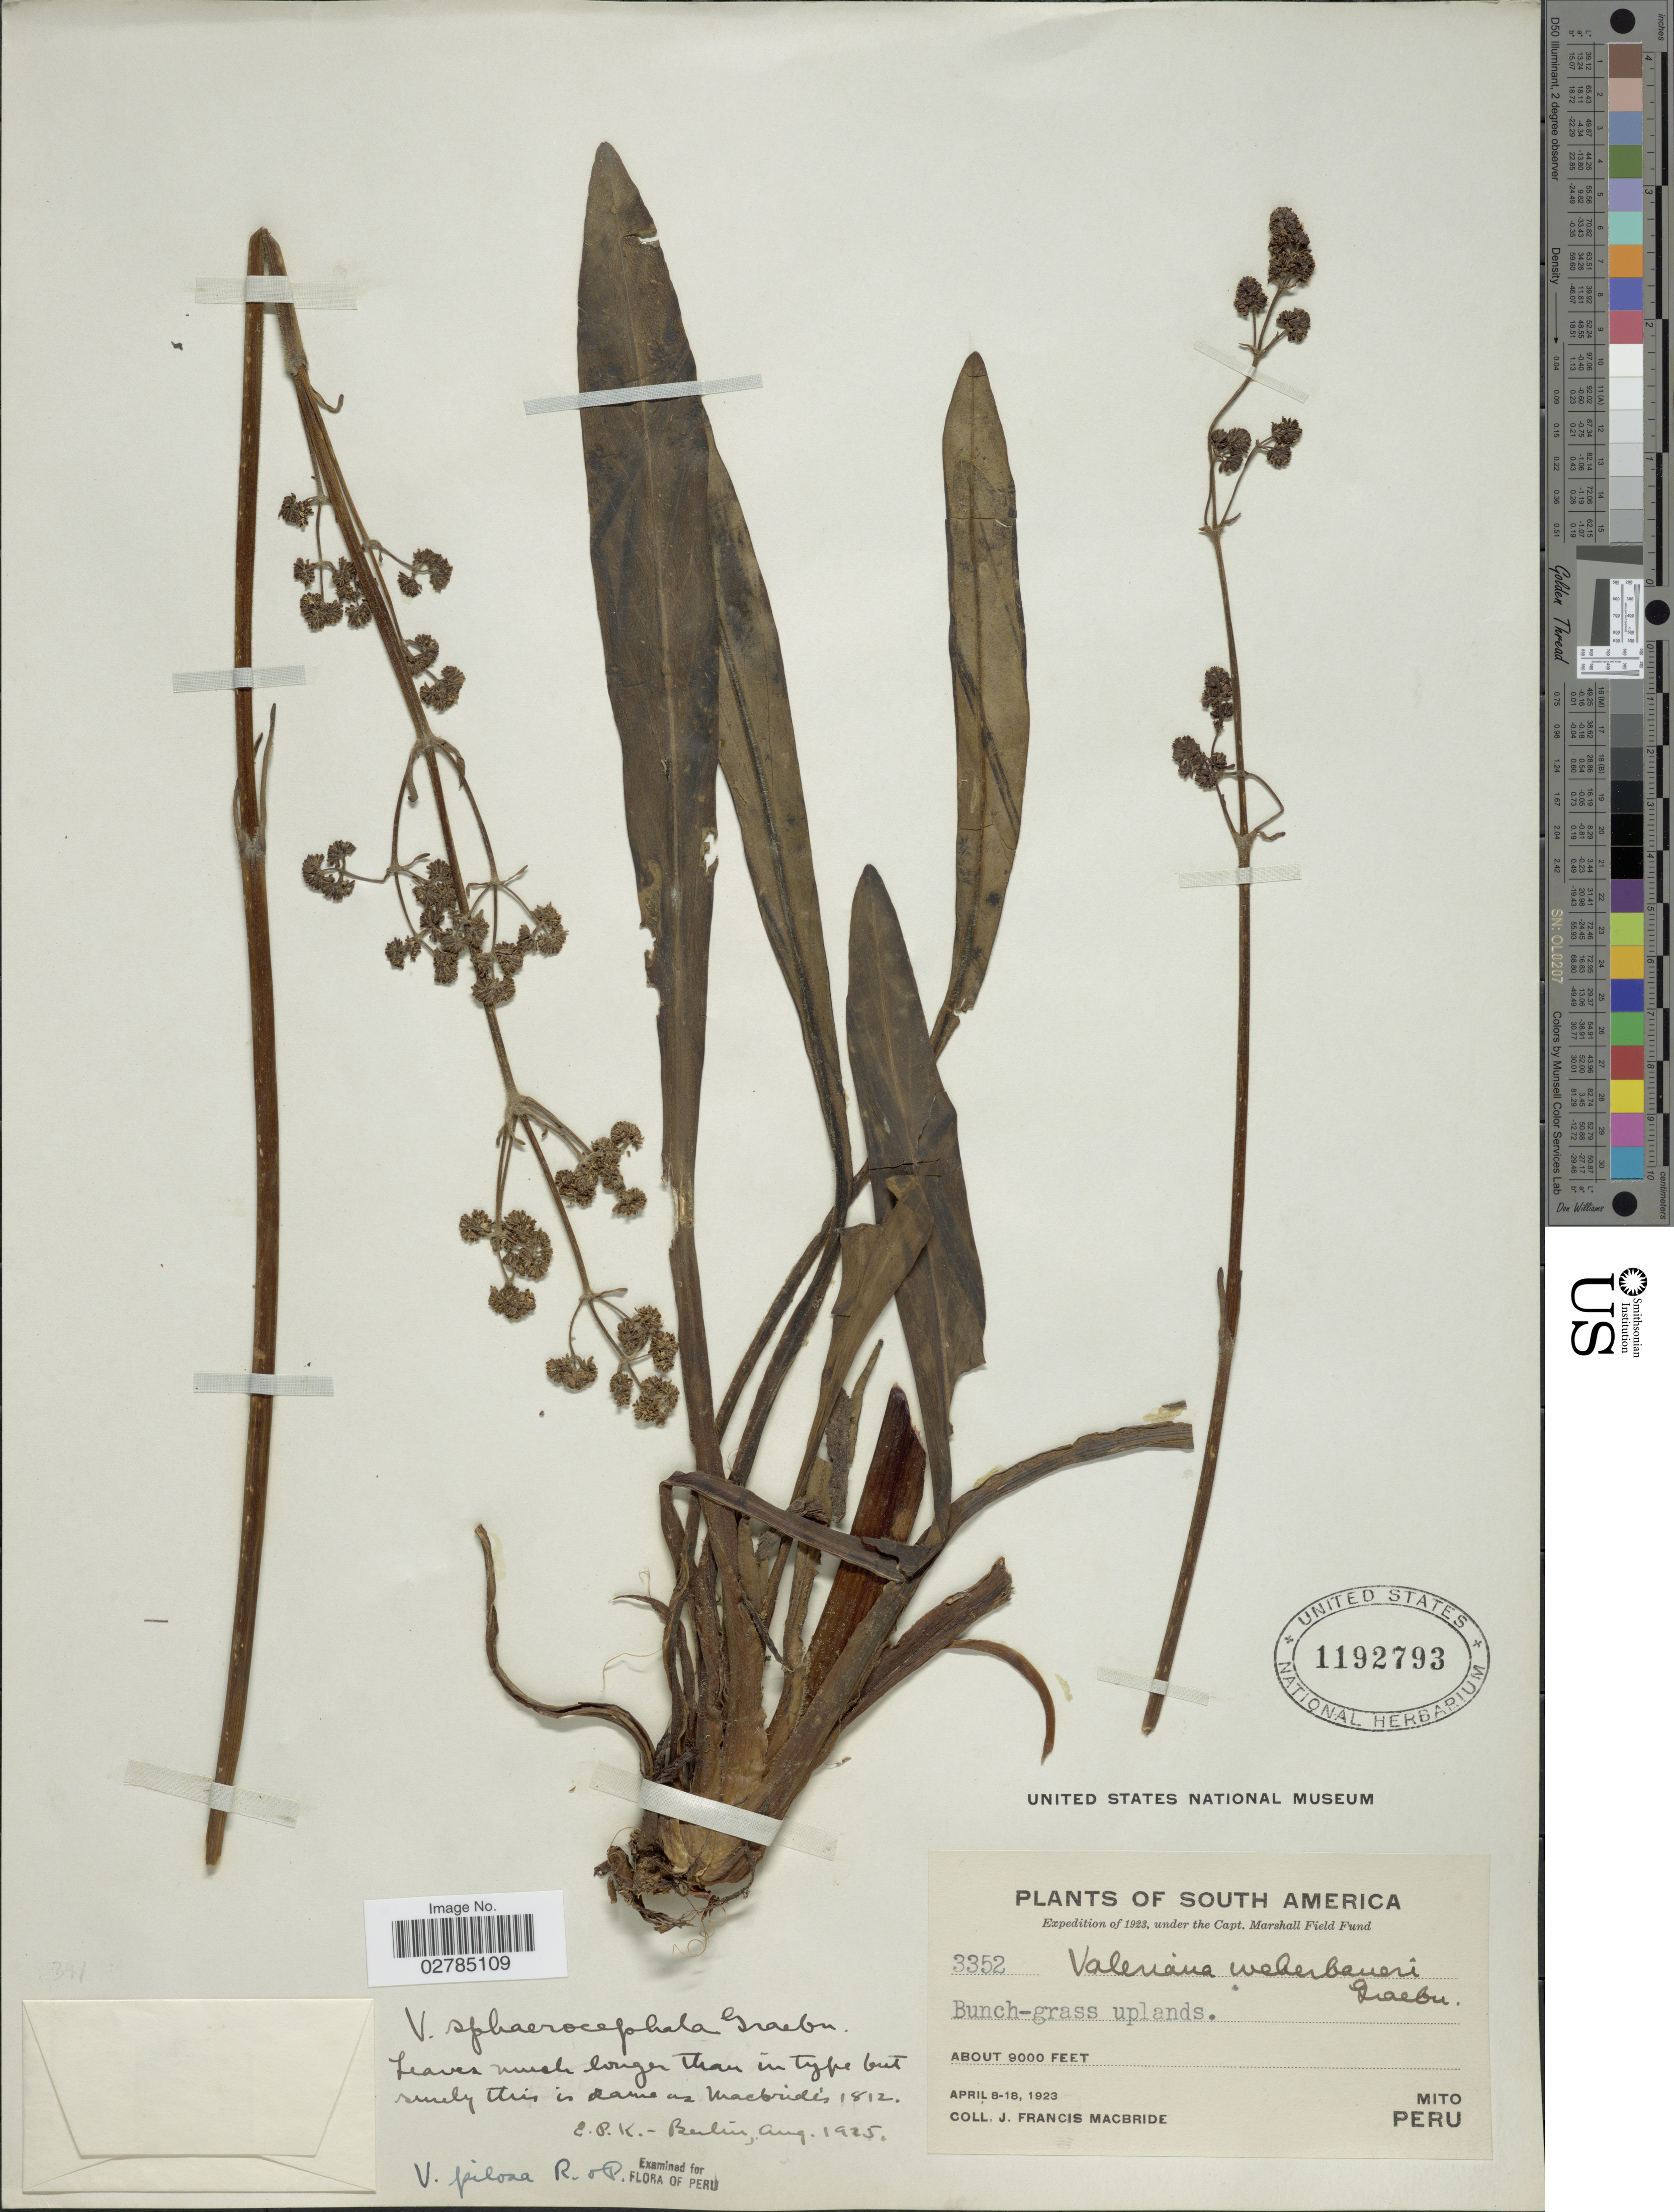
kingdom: Plantae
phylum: Tracheophyta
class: Magnoliopsida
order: Dipsacales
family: Caprifoliaceae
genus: Valeriana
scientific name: Valeriana pilosa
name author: Ruiz & Pav.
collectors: J. F. Macbride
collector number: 3352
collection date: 1923-04-08/1923-04-18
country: Peru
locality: Mito.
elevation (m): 2743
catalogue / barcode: US 1192793